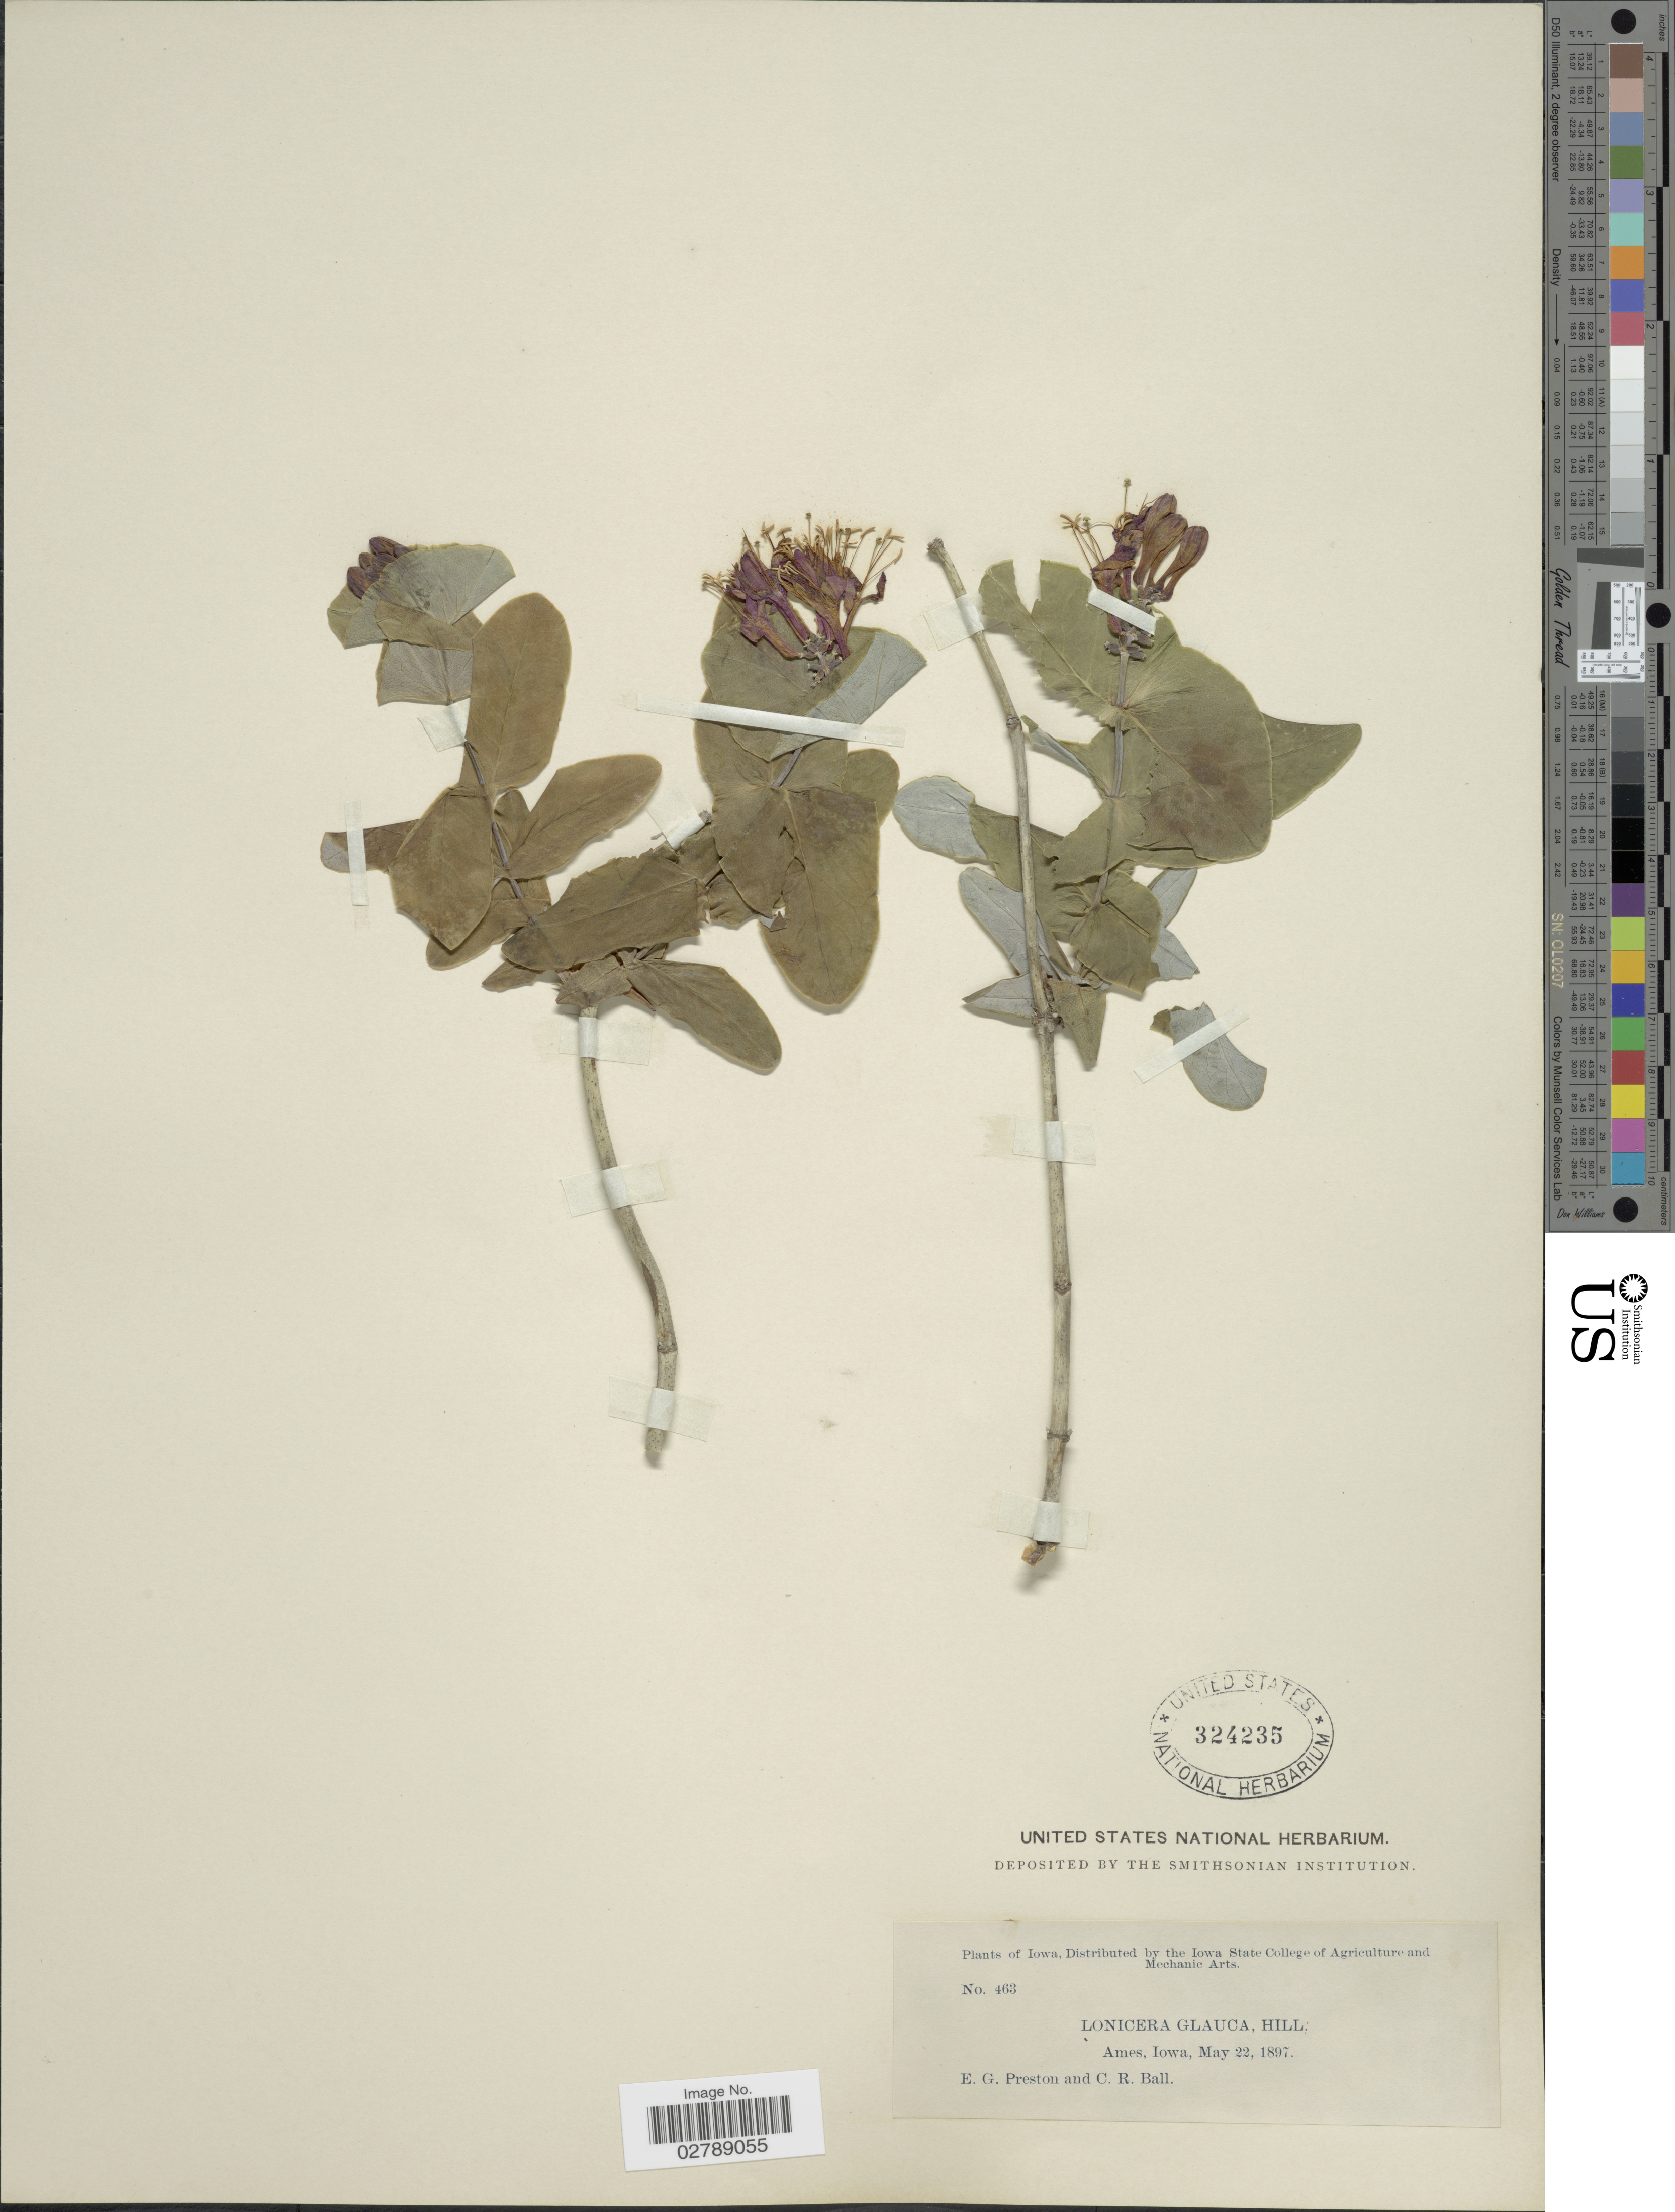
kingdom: Plantae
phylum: Tracheophyta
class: Magnoliopsida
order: Dipsacales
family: Caprifoliaceae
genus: Lonicera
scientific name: Lonicera dioica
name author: L.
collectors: E. Preston & C. R. Ball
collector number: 463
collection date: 1897-05-22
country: United States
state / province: Iowa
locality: Ames.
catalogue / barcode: US 324235